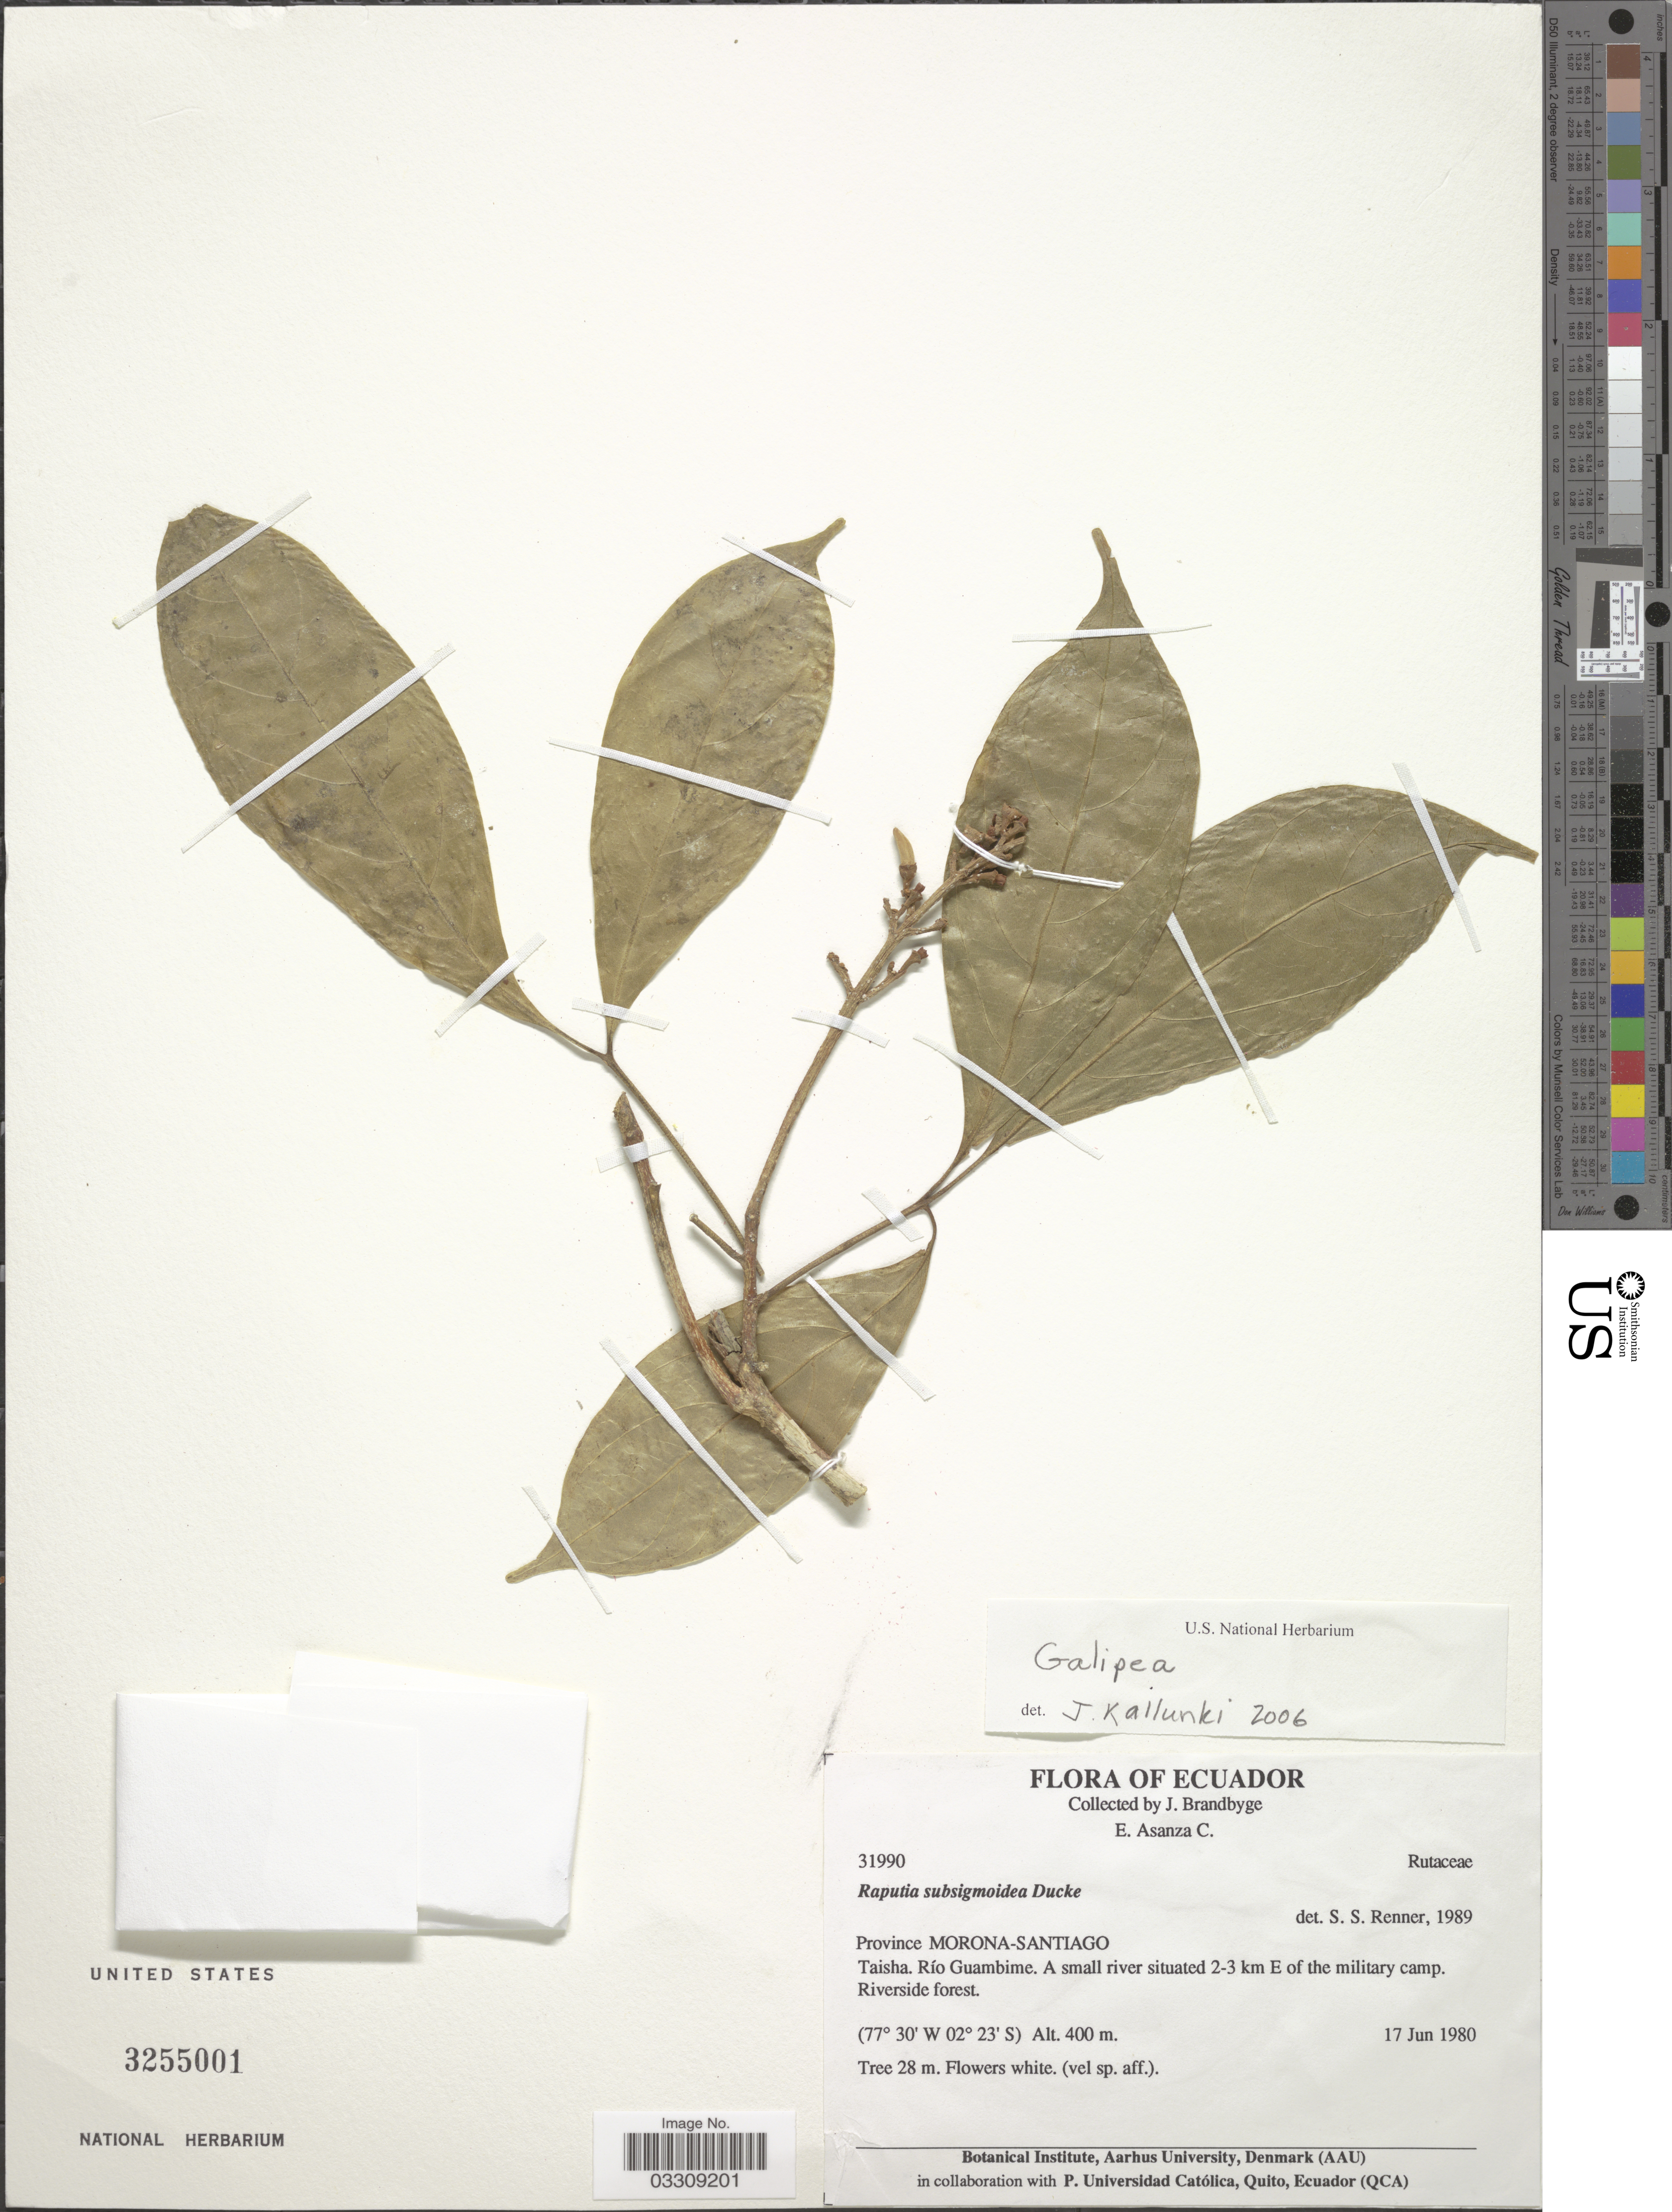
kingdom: Plantae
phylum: Tracheophyta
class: Magnoliopsida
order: Sapindales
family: Rutaceae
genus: Galipea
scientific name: Galipea sp.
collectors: E. Asanza C.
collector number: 31990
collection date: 1980-06-17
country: Ecuador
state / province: Morona-Santiago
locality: Taisha. Río Guambime. A small river situated 2-3 km E of the military camp.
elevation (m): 400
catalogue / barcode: US 3255001